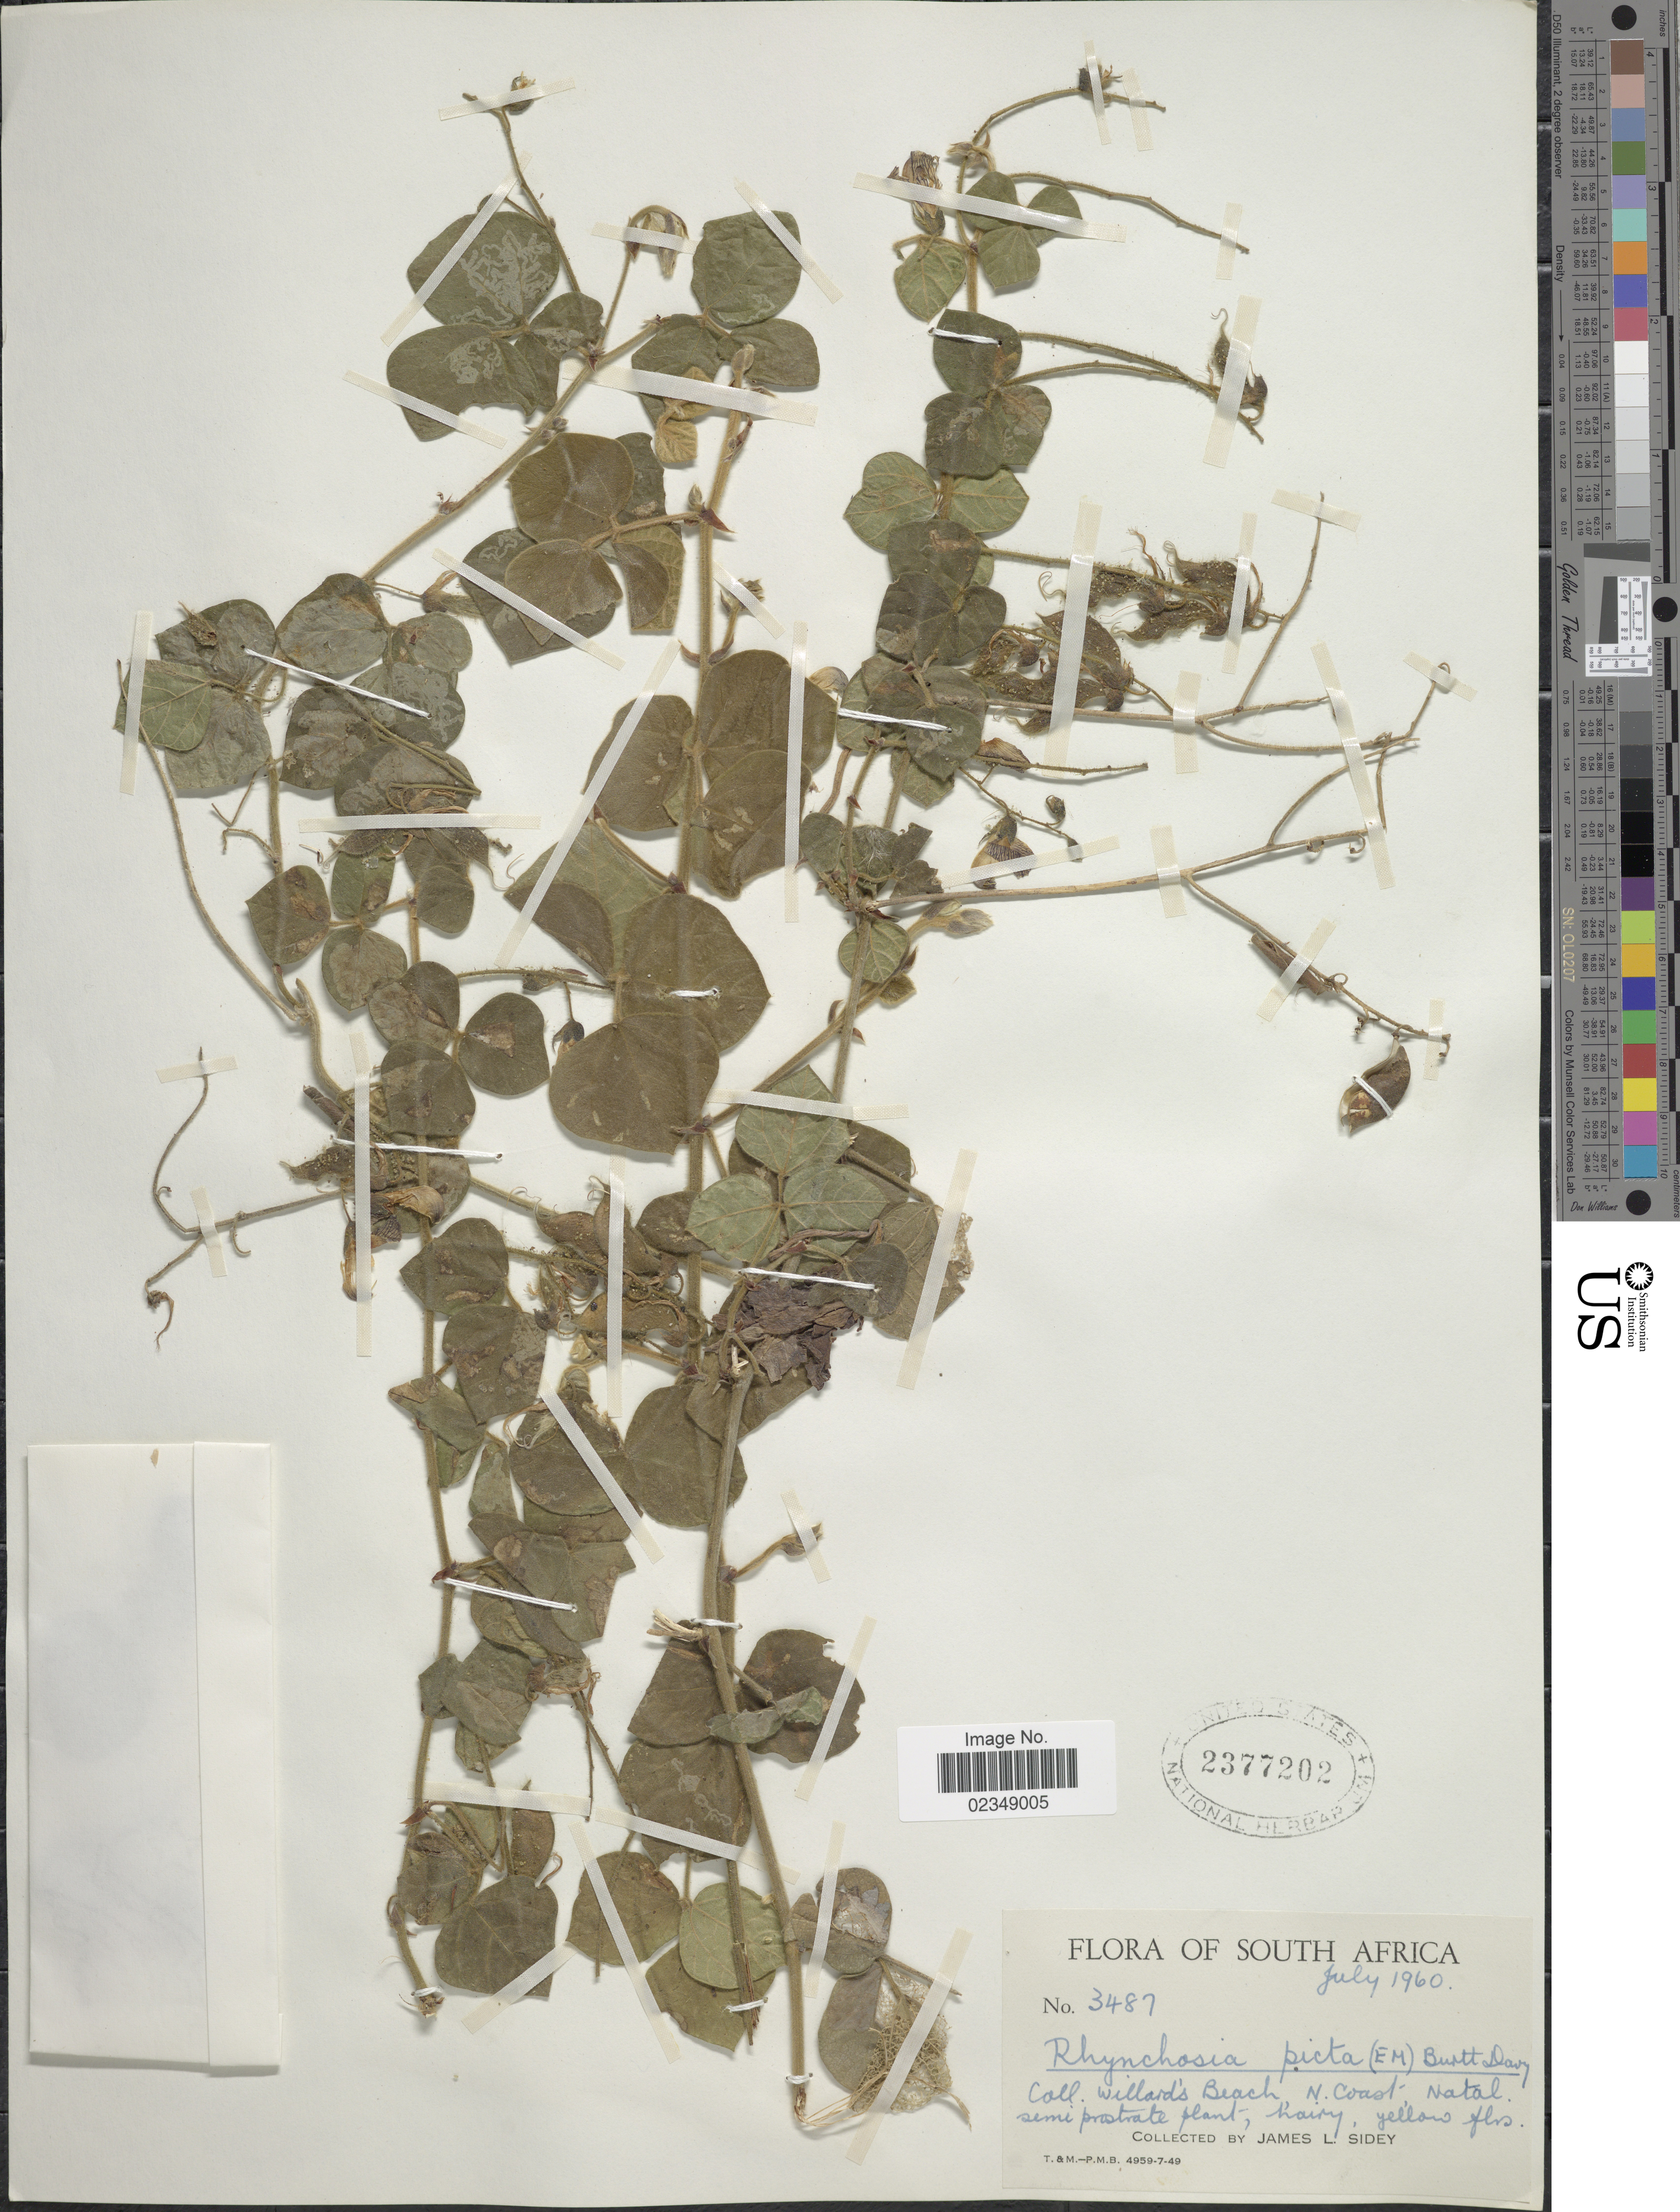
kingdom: Plantae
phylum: Tracheophyta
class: Magnoliopsida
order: Fabales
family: Fabaceae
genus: Rhynchosia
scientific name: Rhynchosia picta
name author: Steud.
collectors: J. L. Sidey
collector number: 3487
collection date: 1960-07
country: South Africa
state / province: KwaZulu-Natal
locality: Willard's Beach, N. coast Natal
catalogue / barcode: US 2377202